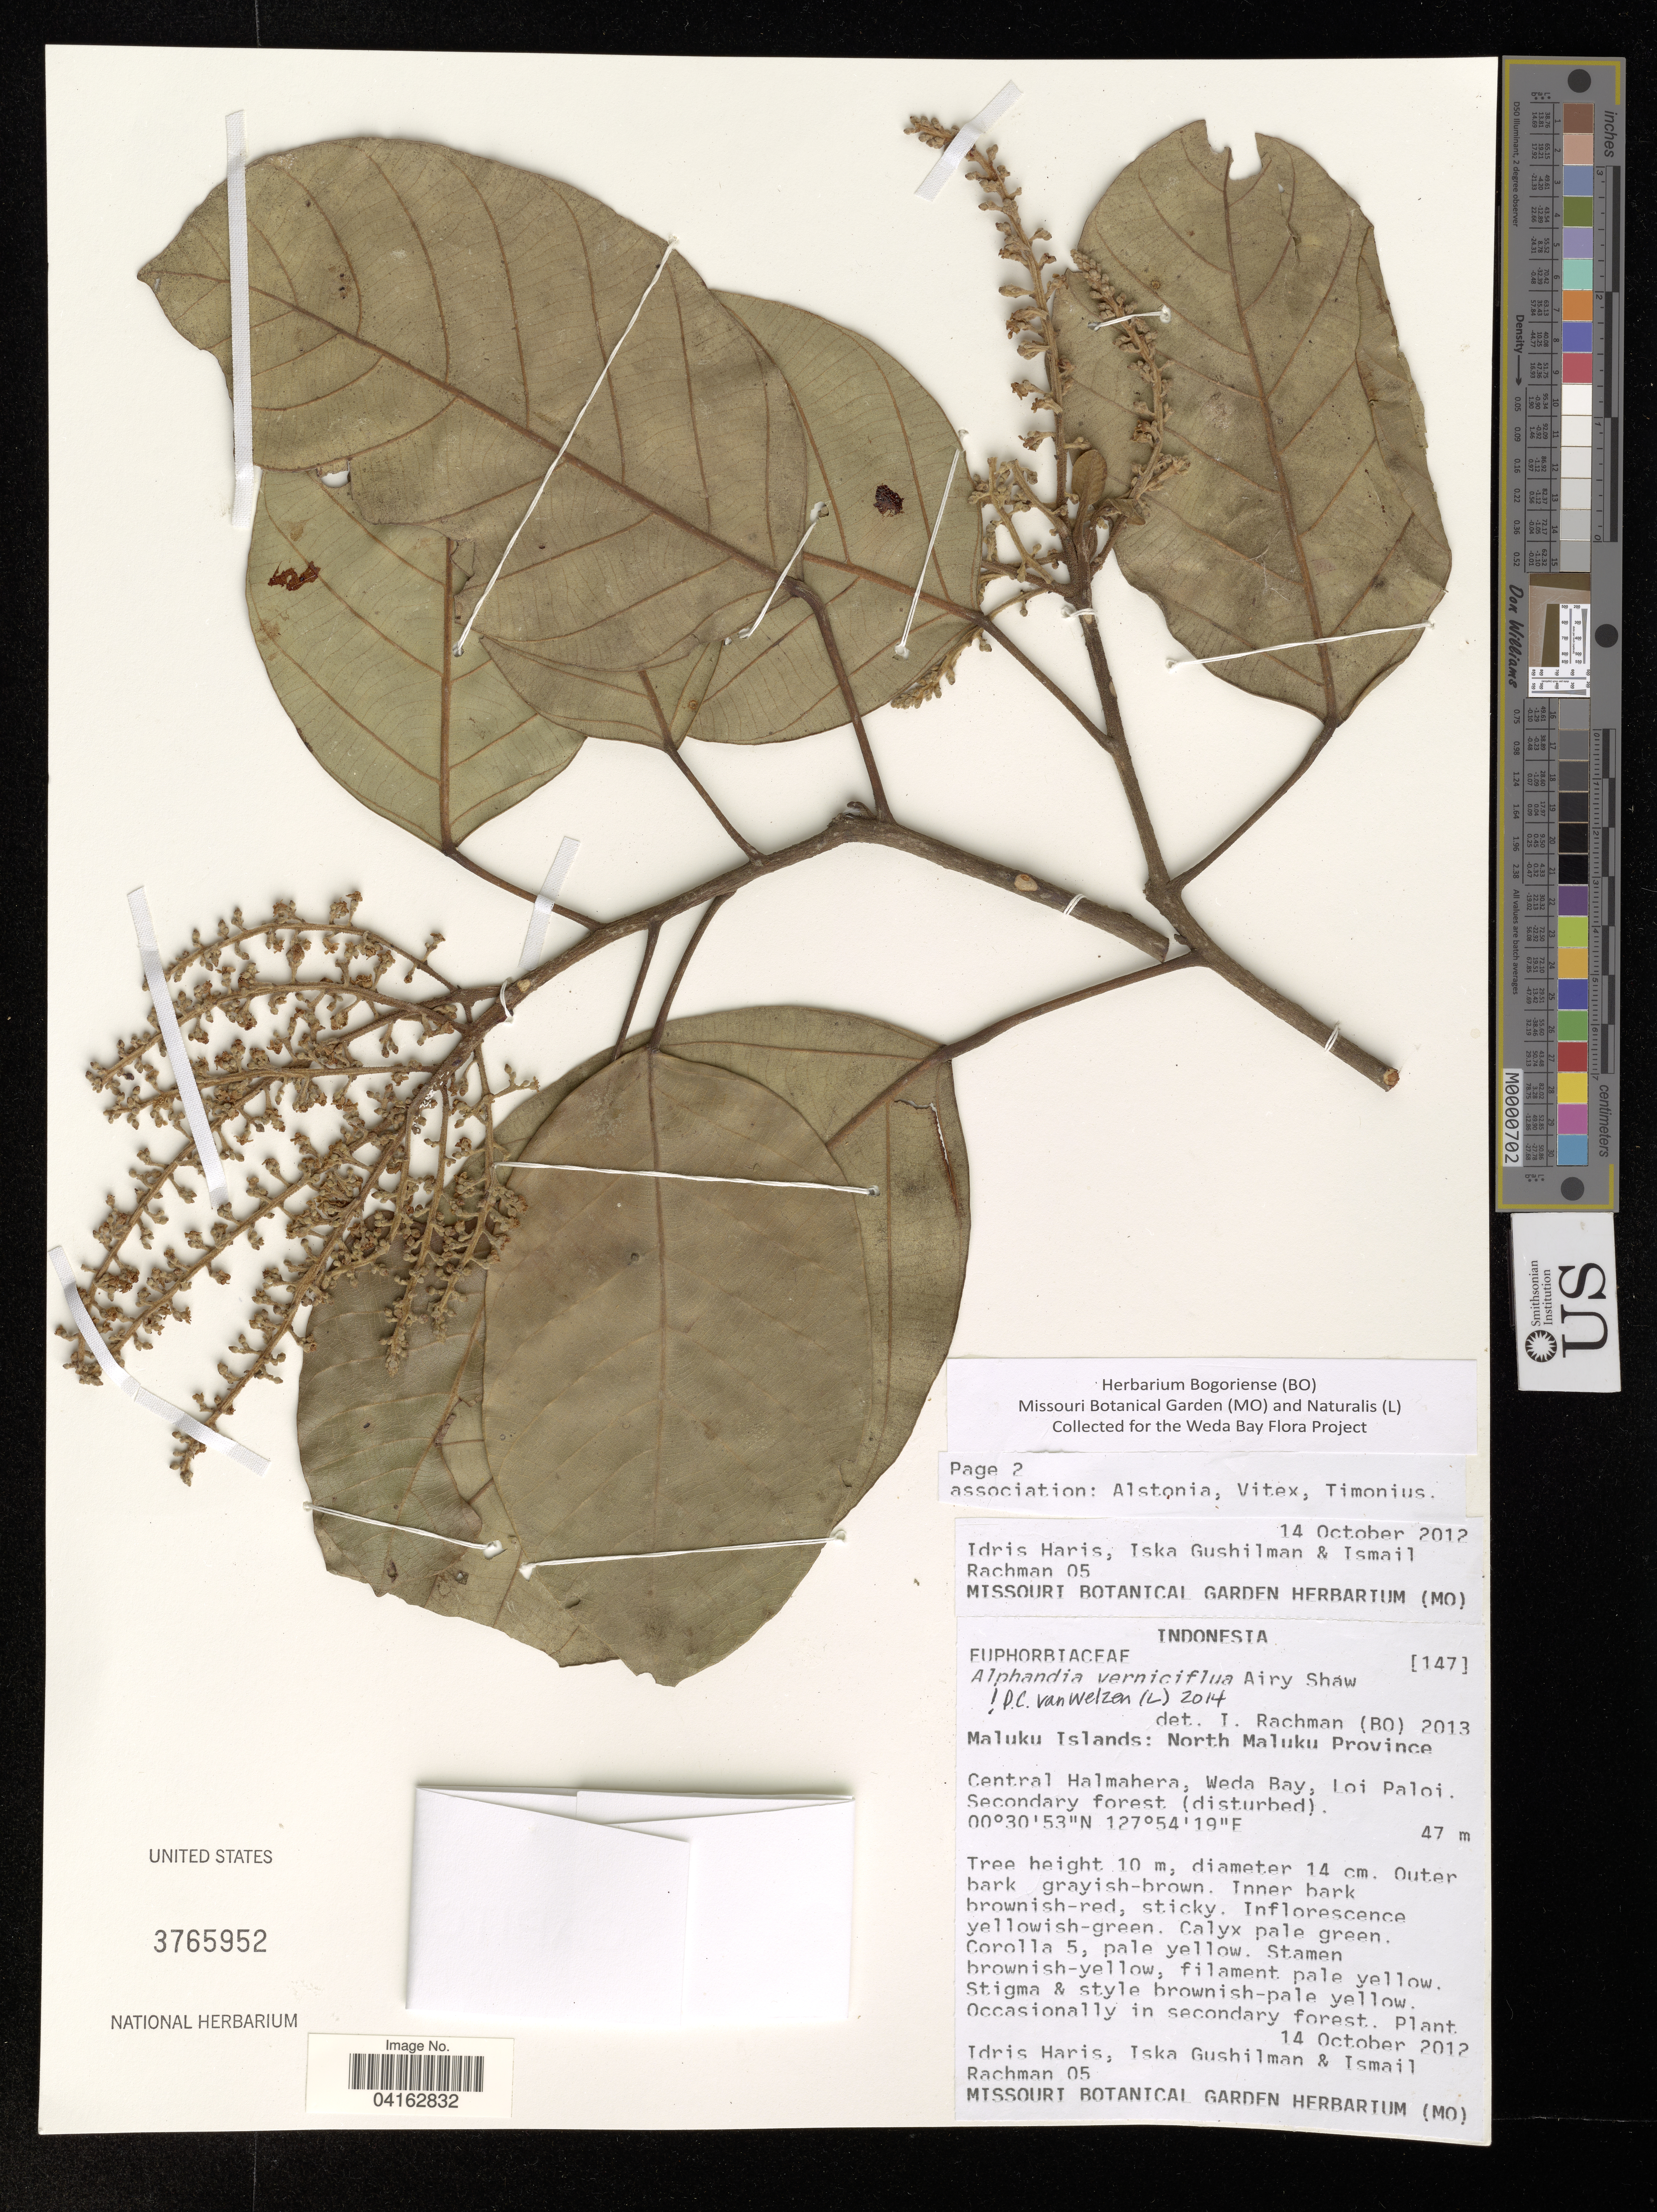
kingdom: Plantae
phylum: Tracheophyta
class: Magnoliopsida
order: Malpighiales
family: Euphorbiaceae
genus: Alphandia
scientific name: Alphandia verniciflua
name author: Airy Shaw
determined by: Welzen, P. C. van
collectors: I. Haris, I. Gushilman & I. A. Rachman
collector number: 05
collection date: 2012-10-14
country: Indonesia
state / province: Maluku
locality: North Maluku Province. Central Halmahera, Weda Bay, Loi Paloi. Secondary forest (disturbed).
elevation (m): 47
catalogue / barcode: US 3765952